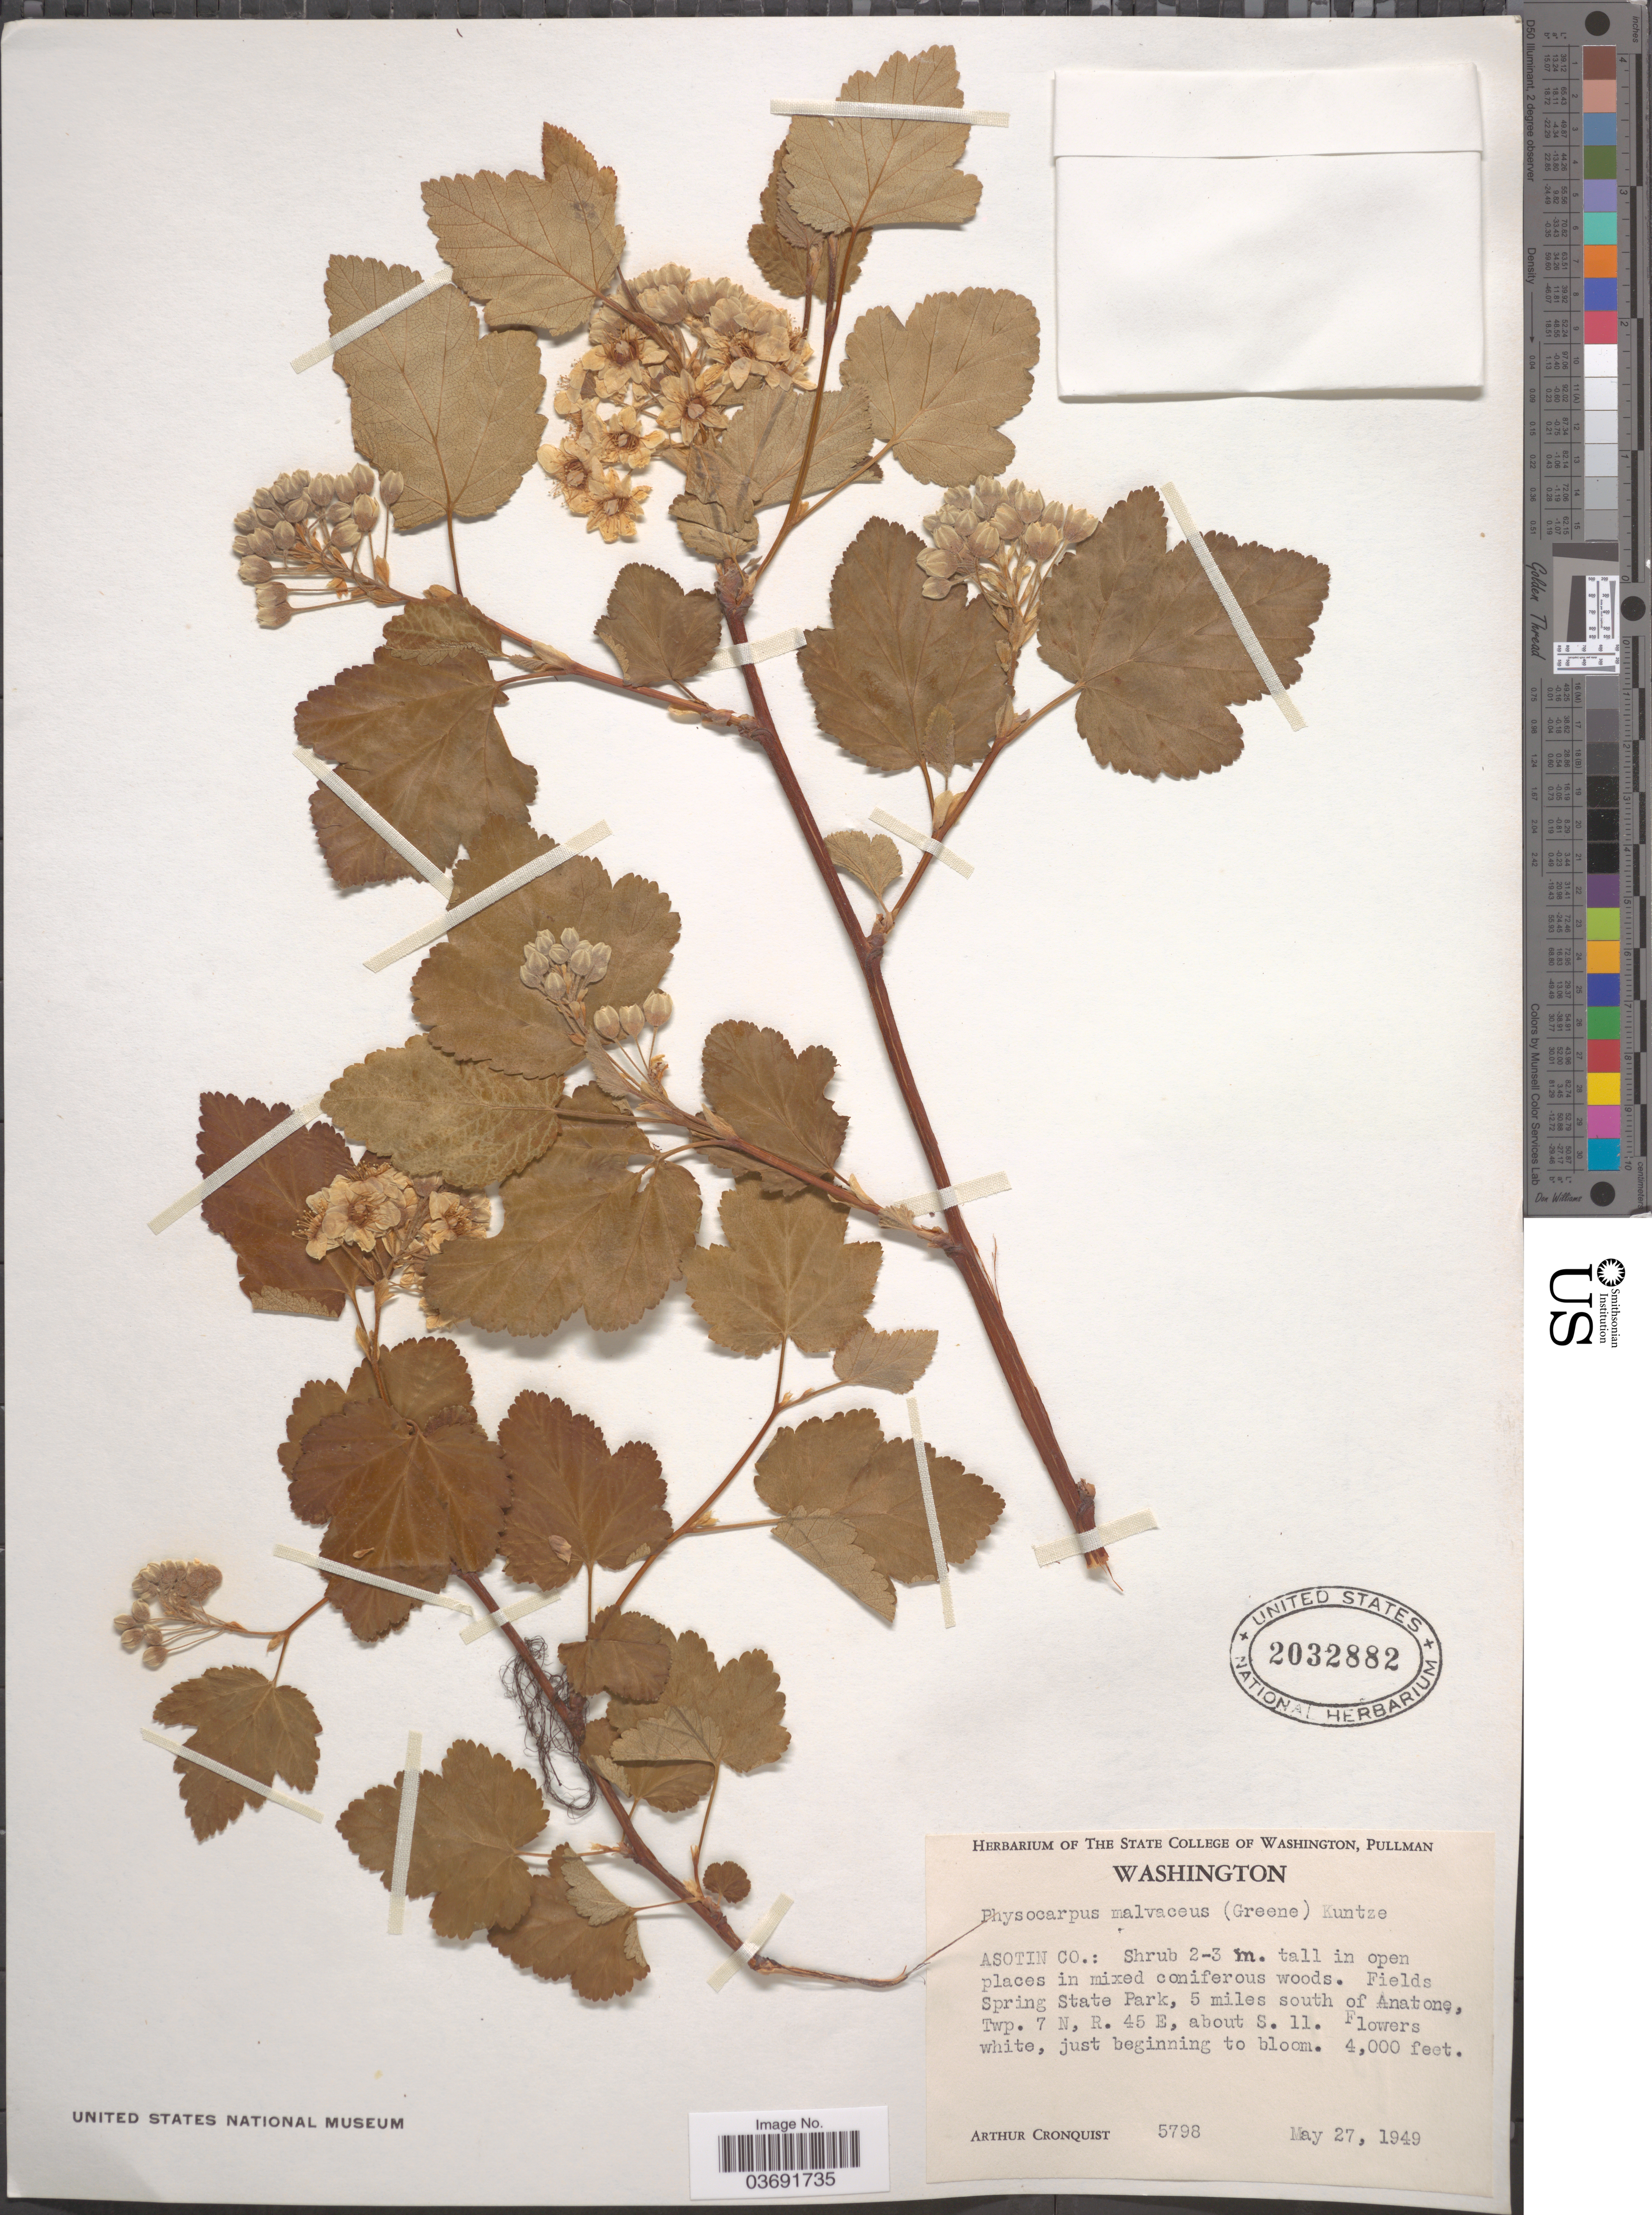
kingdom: Plantae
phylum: Tracheophyta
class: Magnoliopsida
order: Rosales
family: Rosaceae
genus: Physocarpus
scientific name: Physocarpus malvaceus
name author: (Greene) Kuntze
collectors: A. J. Cronquist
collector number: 5798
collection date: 1949-05-27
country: United States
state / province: Washington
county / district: Asotin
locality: Asotin Co.: Fields Spring State Park, 5 miles south of Anatone, Twp. 7 N, R. 45 E, about S. 11.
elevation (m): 1219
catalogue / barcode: US 2032882